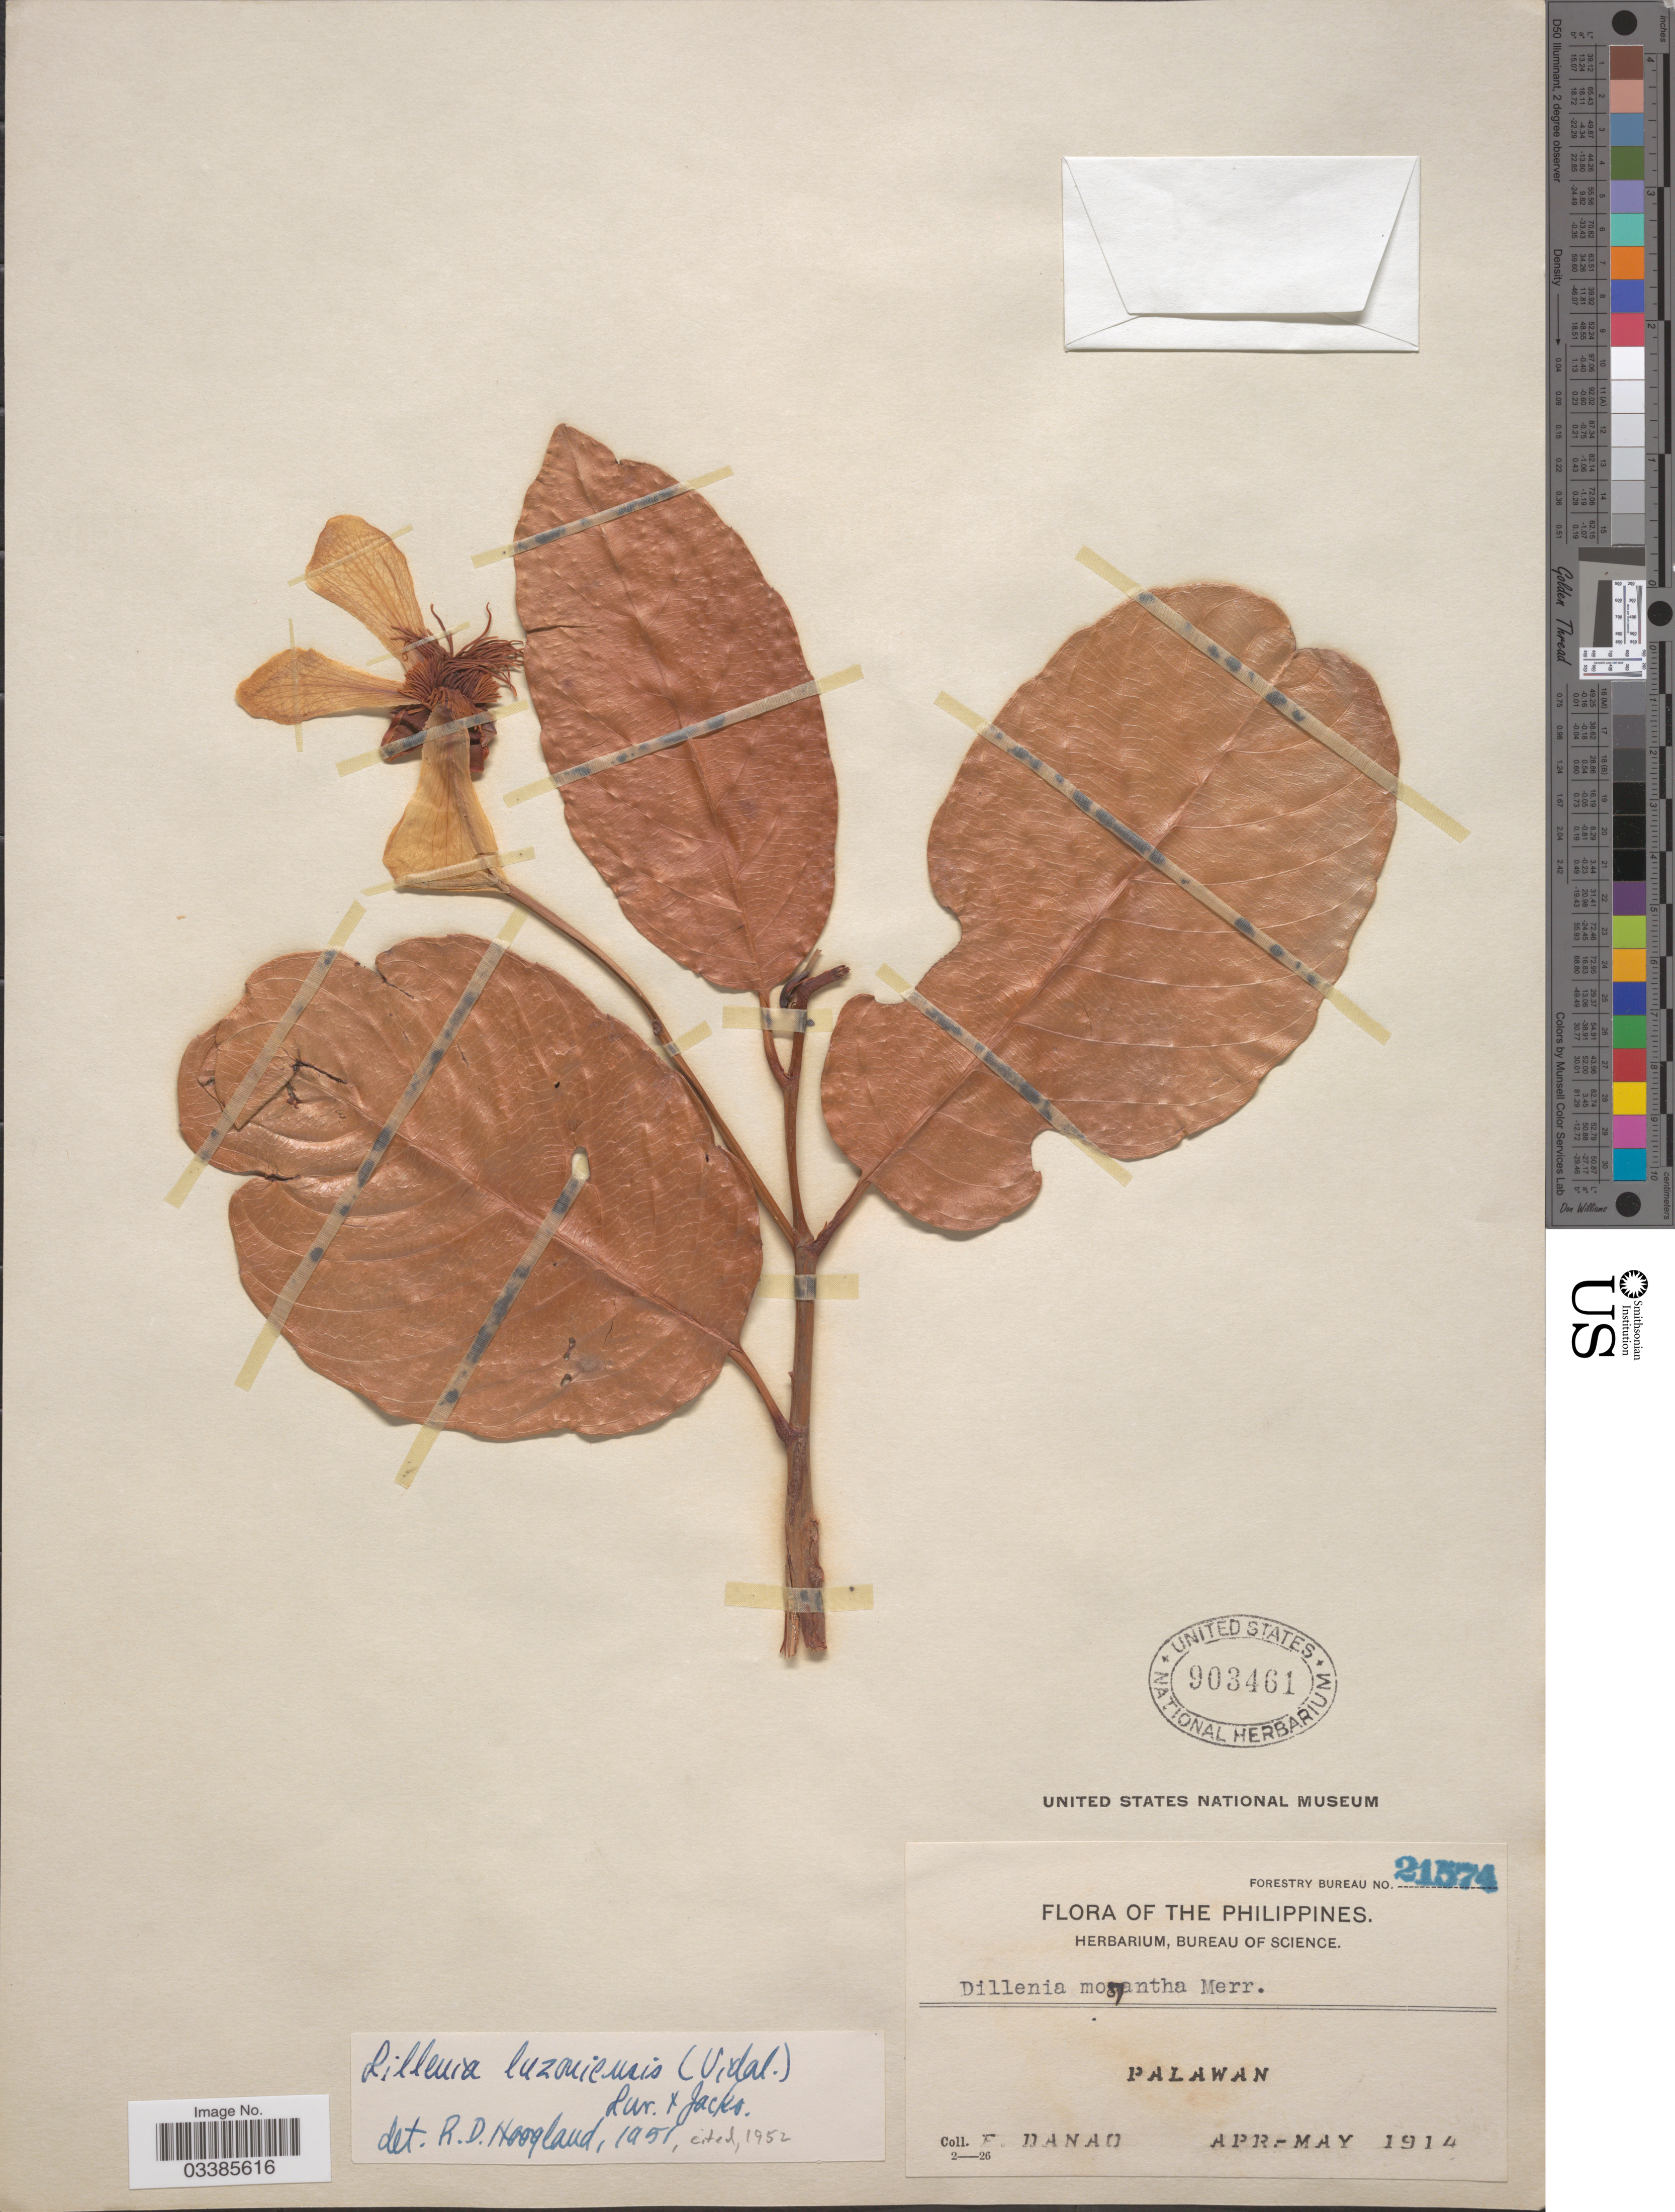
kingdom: Plantae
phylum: Tracheophyta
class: Magnoliopsida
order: Dilleniales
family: Dilleniaceae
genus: Dillenia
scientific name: Dillenia luzoniensis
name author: Merr.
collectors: F. Danao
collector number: Forestry Bureau 21574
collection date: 1914-04/1914-05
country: Philippines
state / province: Mimaropa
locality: Palawan.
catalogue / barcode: US 903461